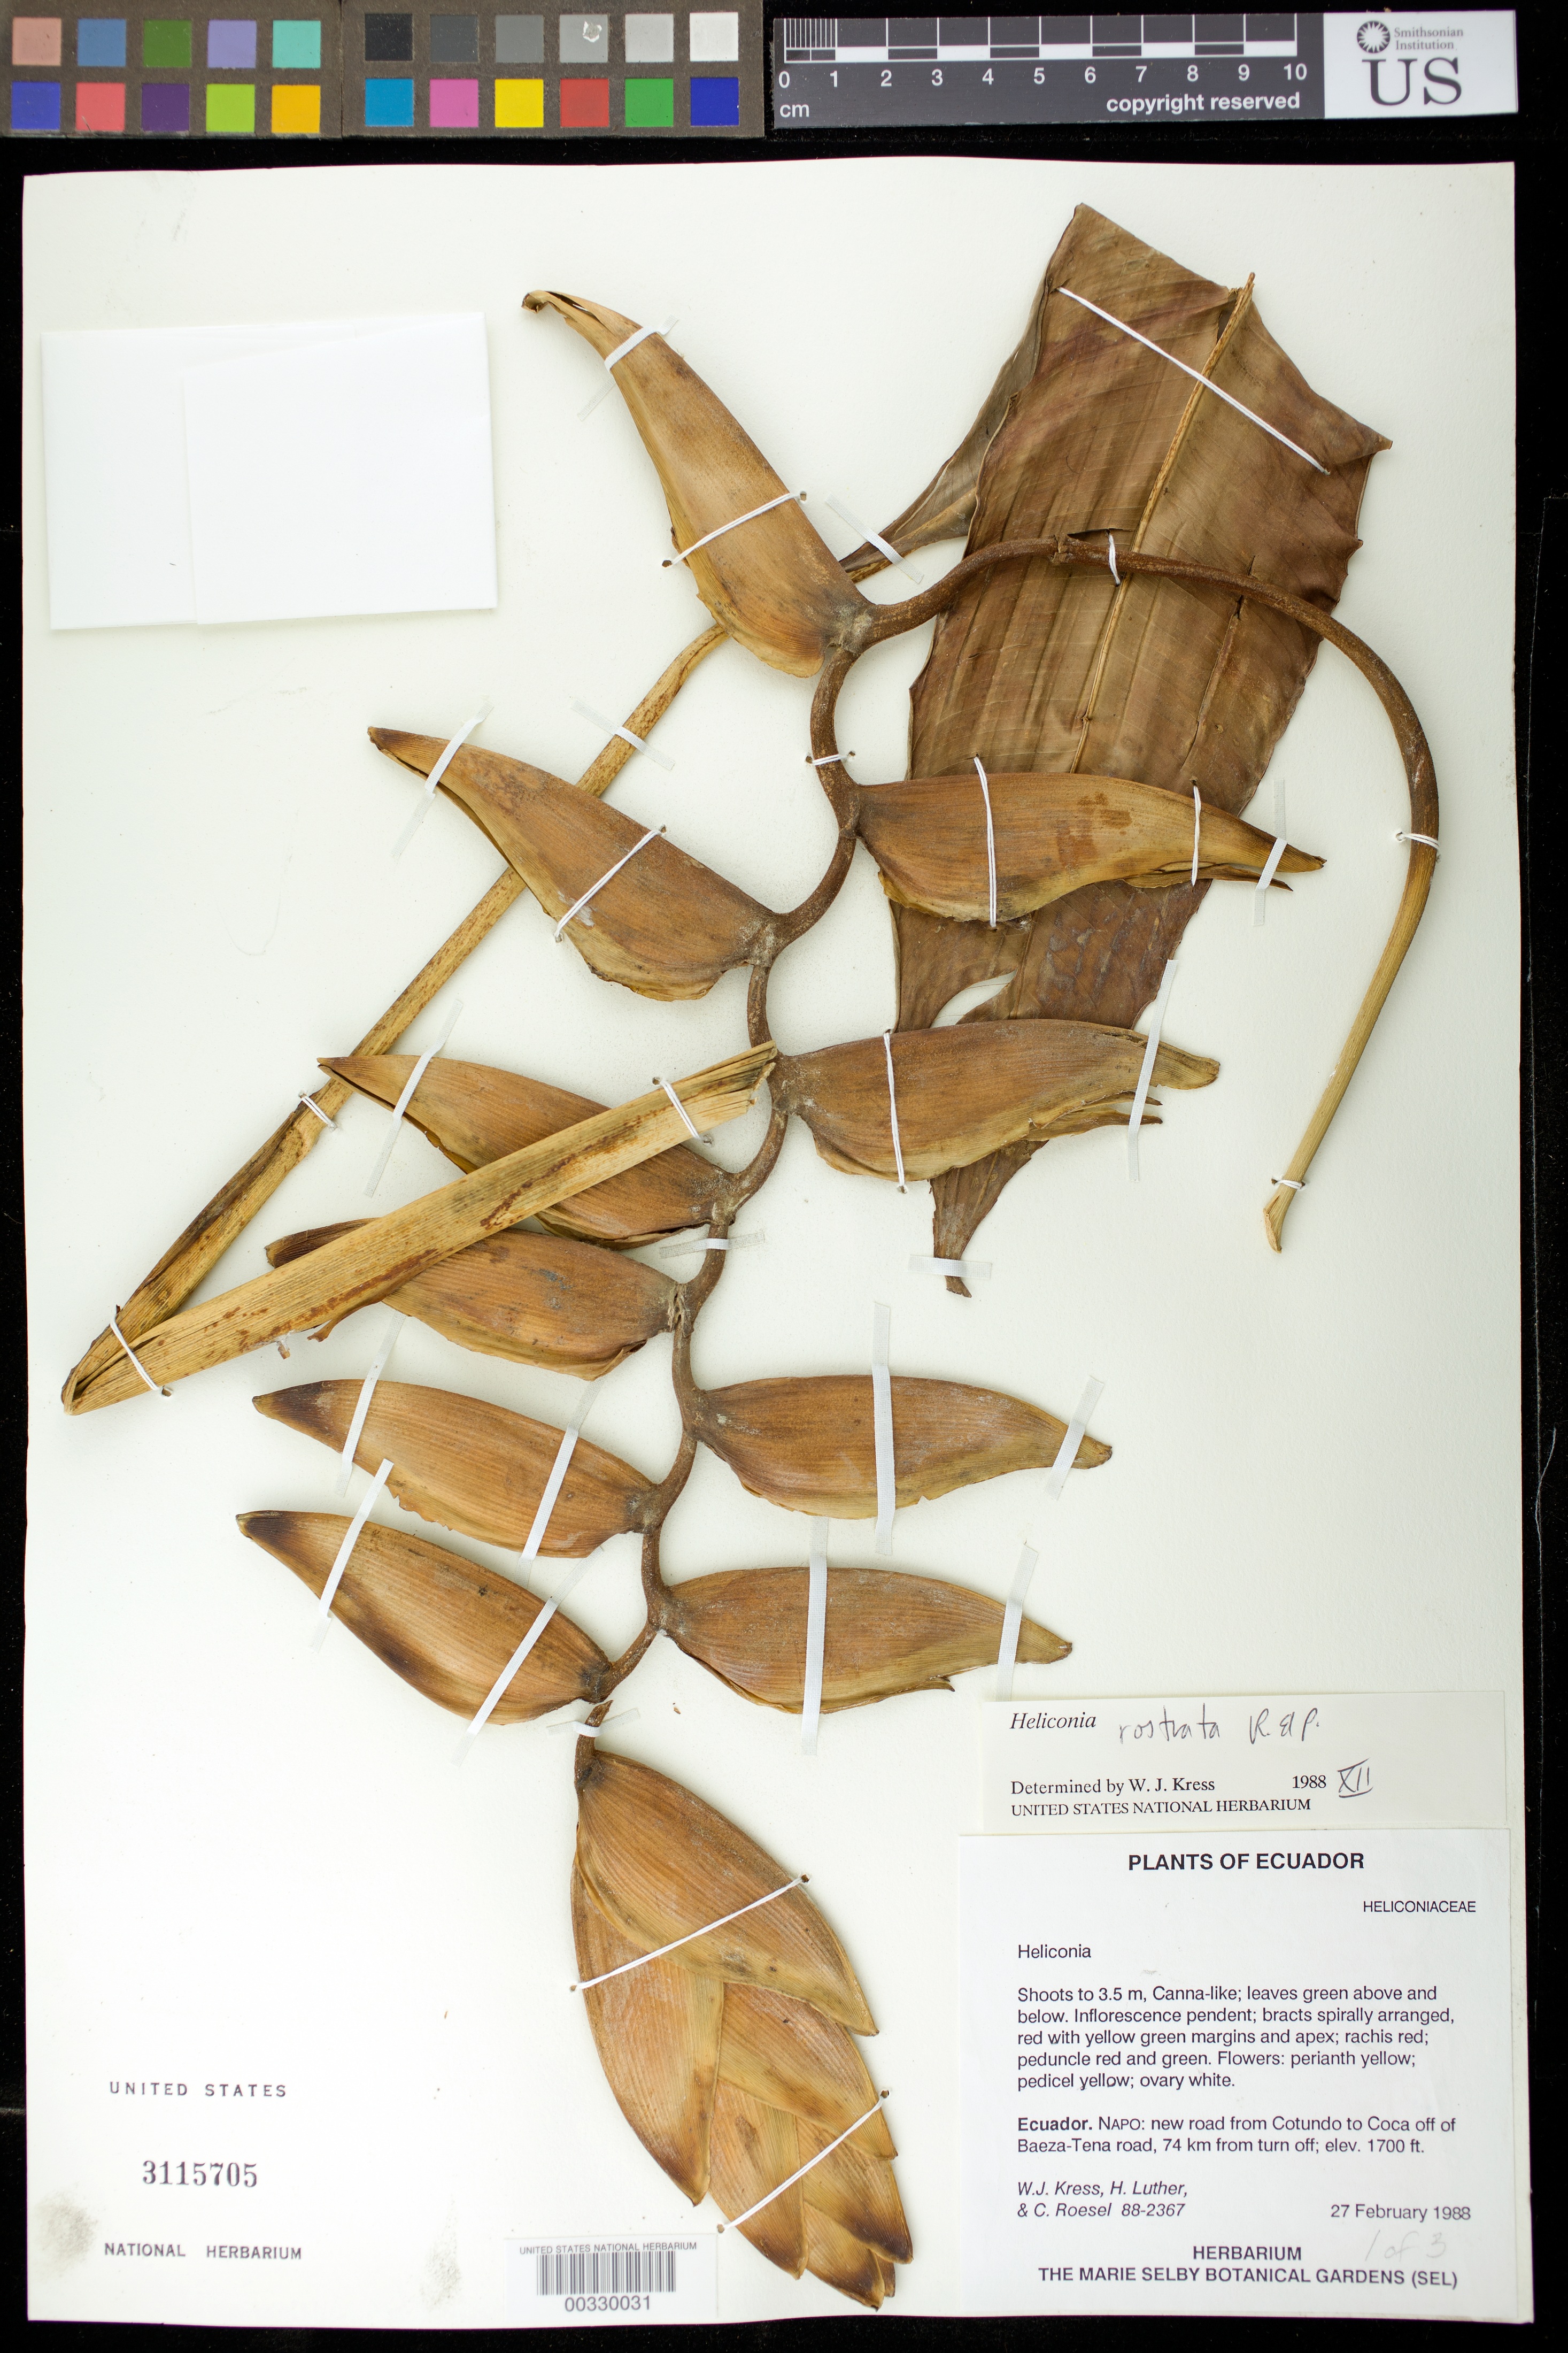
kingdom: Plantae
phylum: Tracheophyta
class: Liliopsida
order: Zingiberales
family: Heliconiaceae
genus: Heliconia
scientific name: Heliconia rostrata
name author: Ruiz & Pav.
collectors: W. J. Kress, Harry E. Luther & C. S. Roesel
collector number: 88-2367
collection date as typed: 27 Feb 1988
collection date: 1988-02-27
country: Ecuador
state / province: Napo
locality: New road from cOtundo to coca of f of baeza-Tena road, 74 km from turn of f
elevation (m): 518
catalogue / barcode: US 3115705